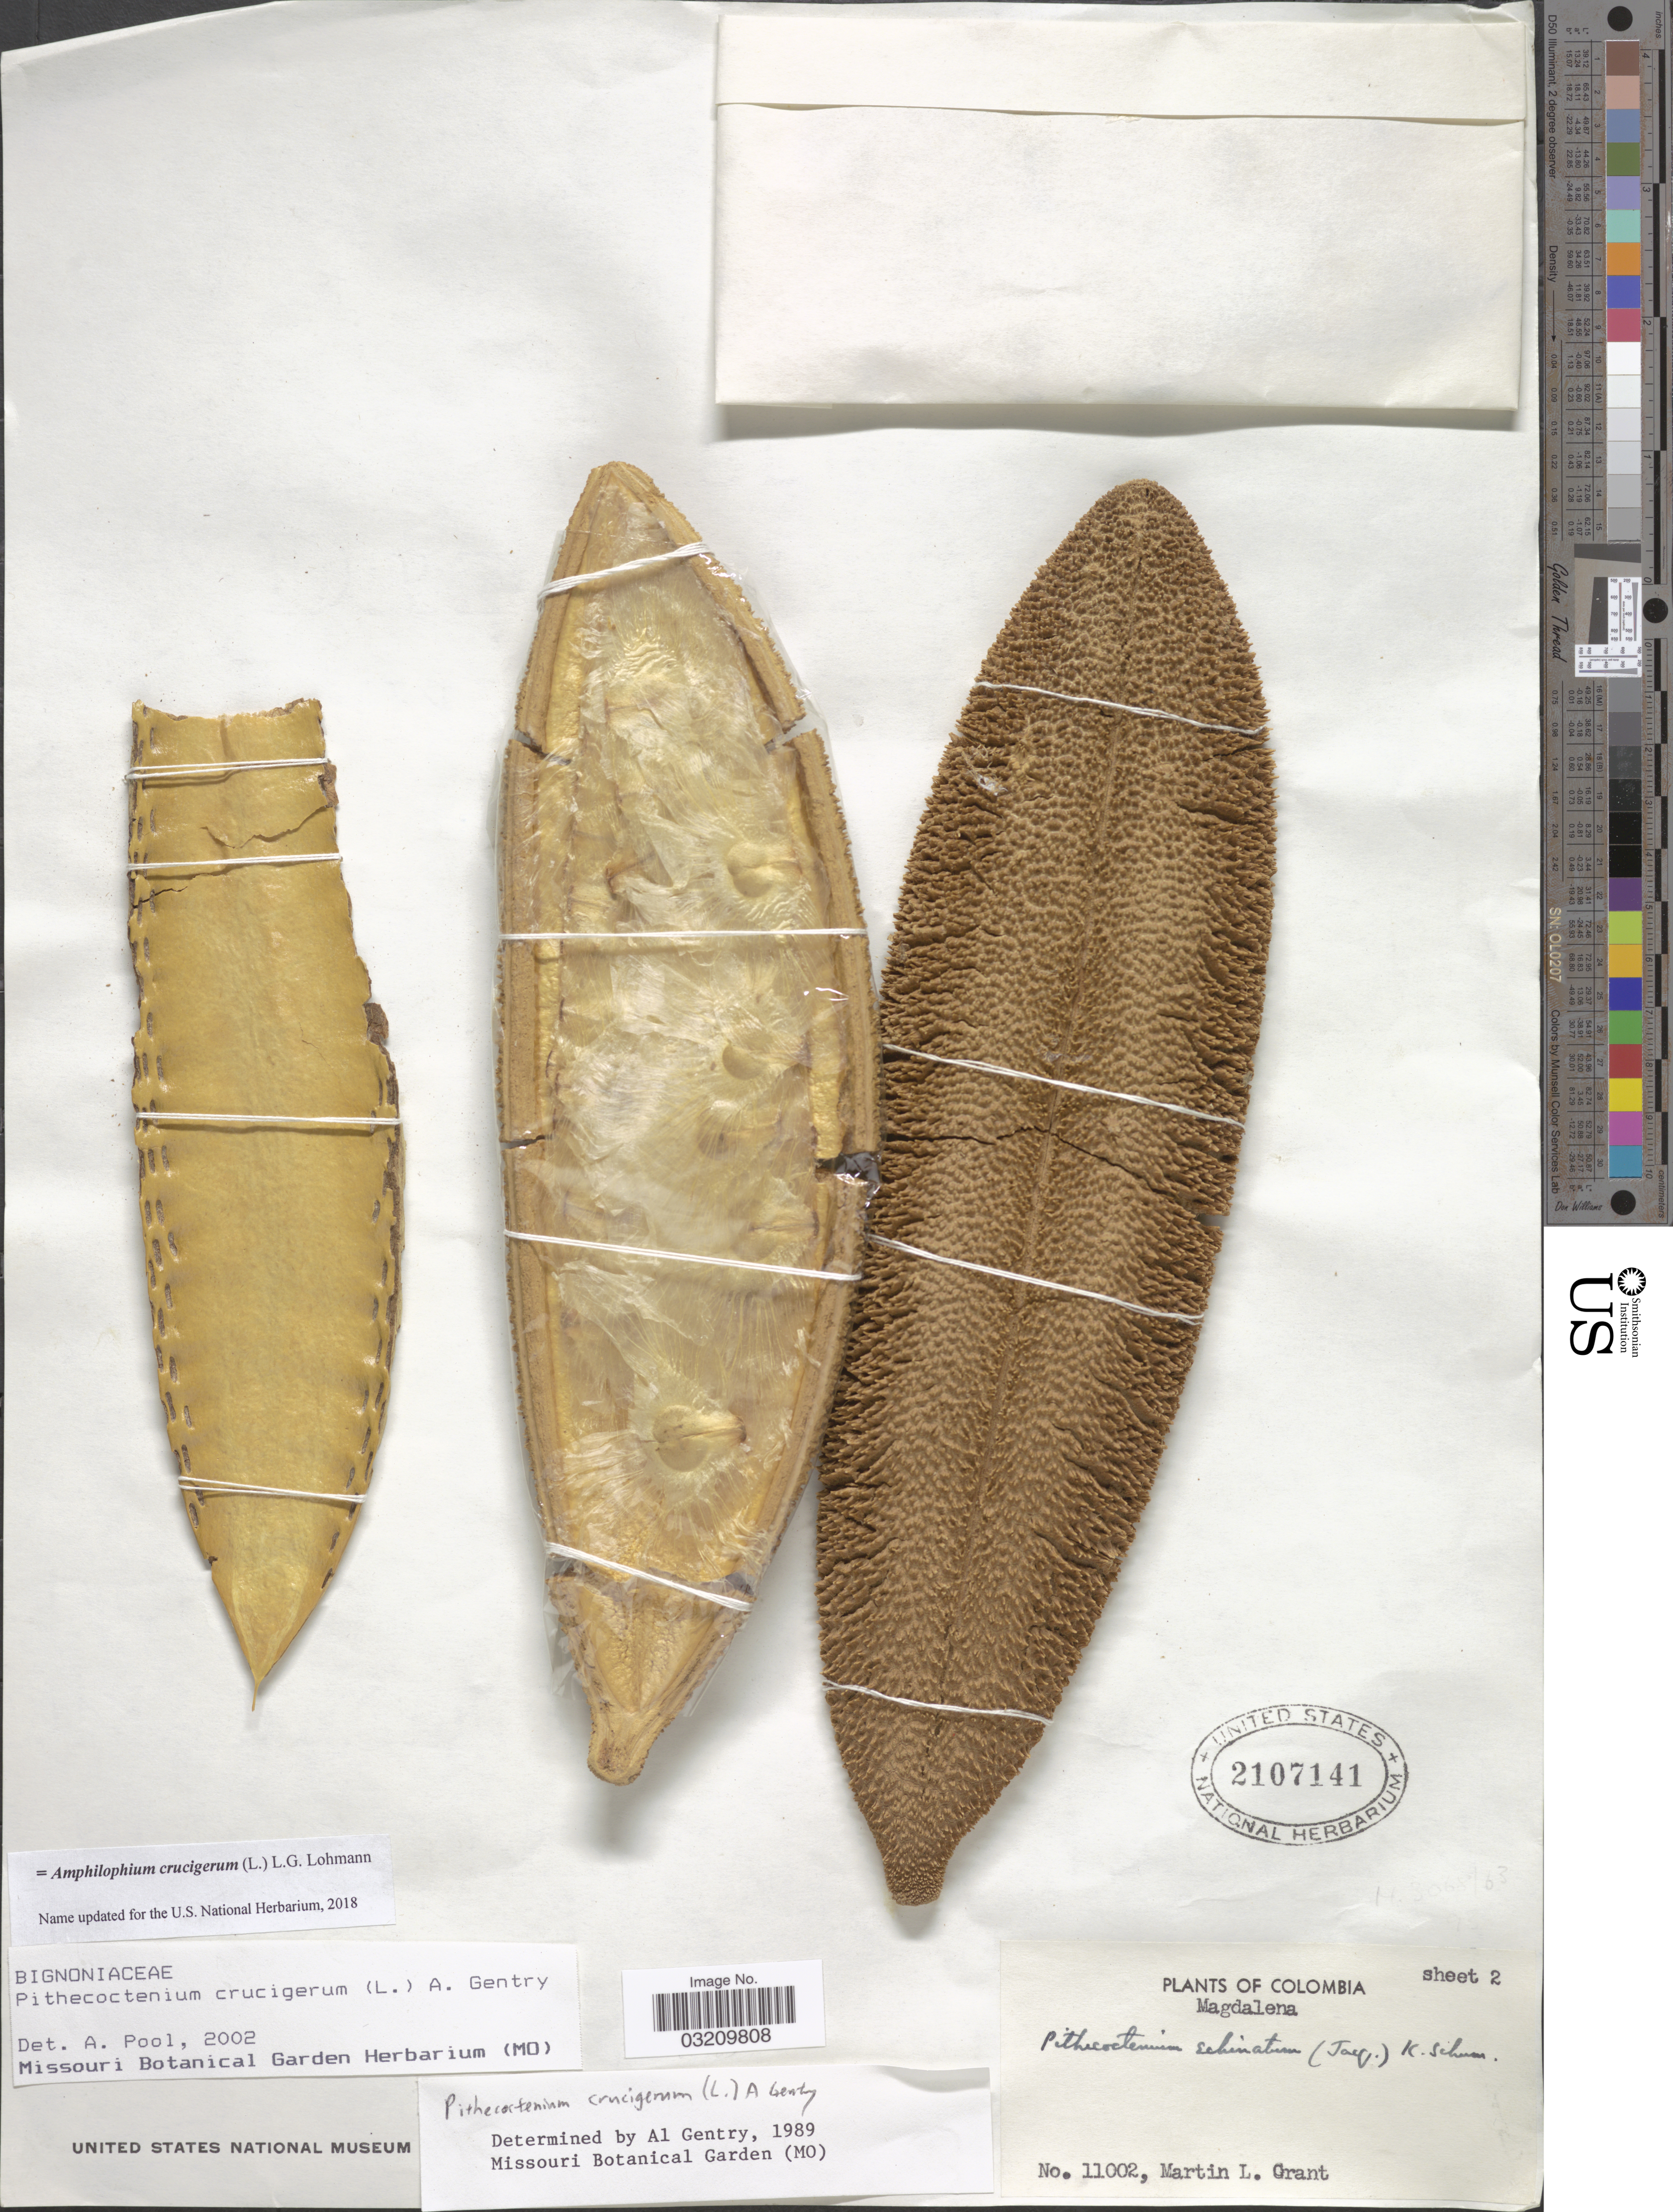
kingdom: Plantae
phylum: Tracheophyta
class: Magnoliopsida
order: Lamiales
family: Bignoniaceae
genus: Amphilophium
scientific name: Amphilophium crucigerum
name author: (L.) L.G. Lohmann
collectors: M. L. Grant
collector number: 11002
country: Colombia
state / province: Magdalena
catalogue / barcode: US 2107141